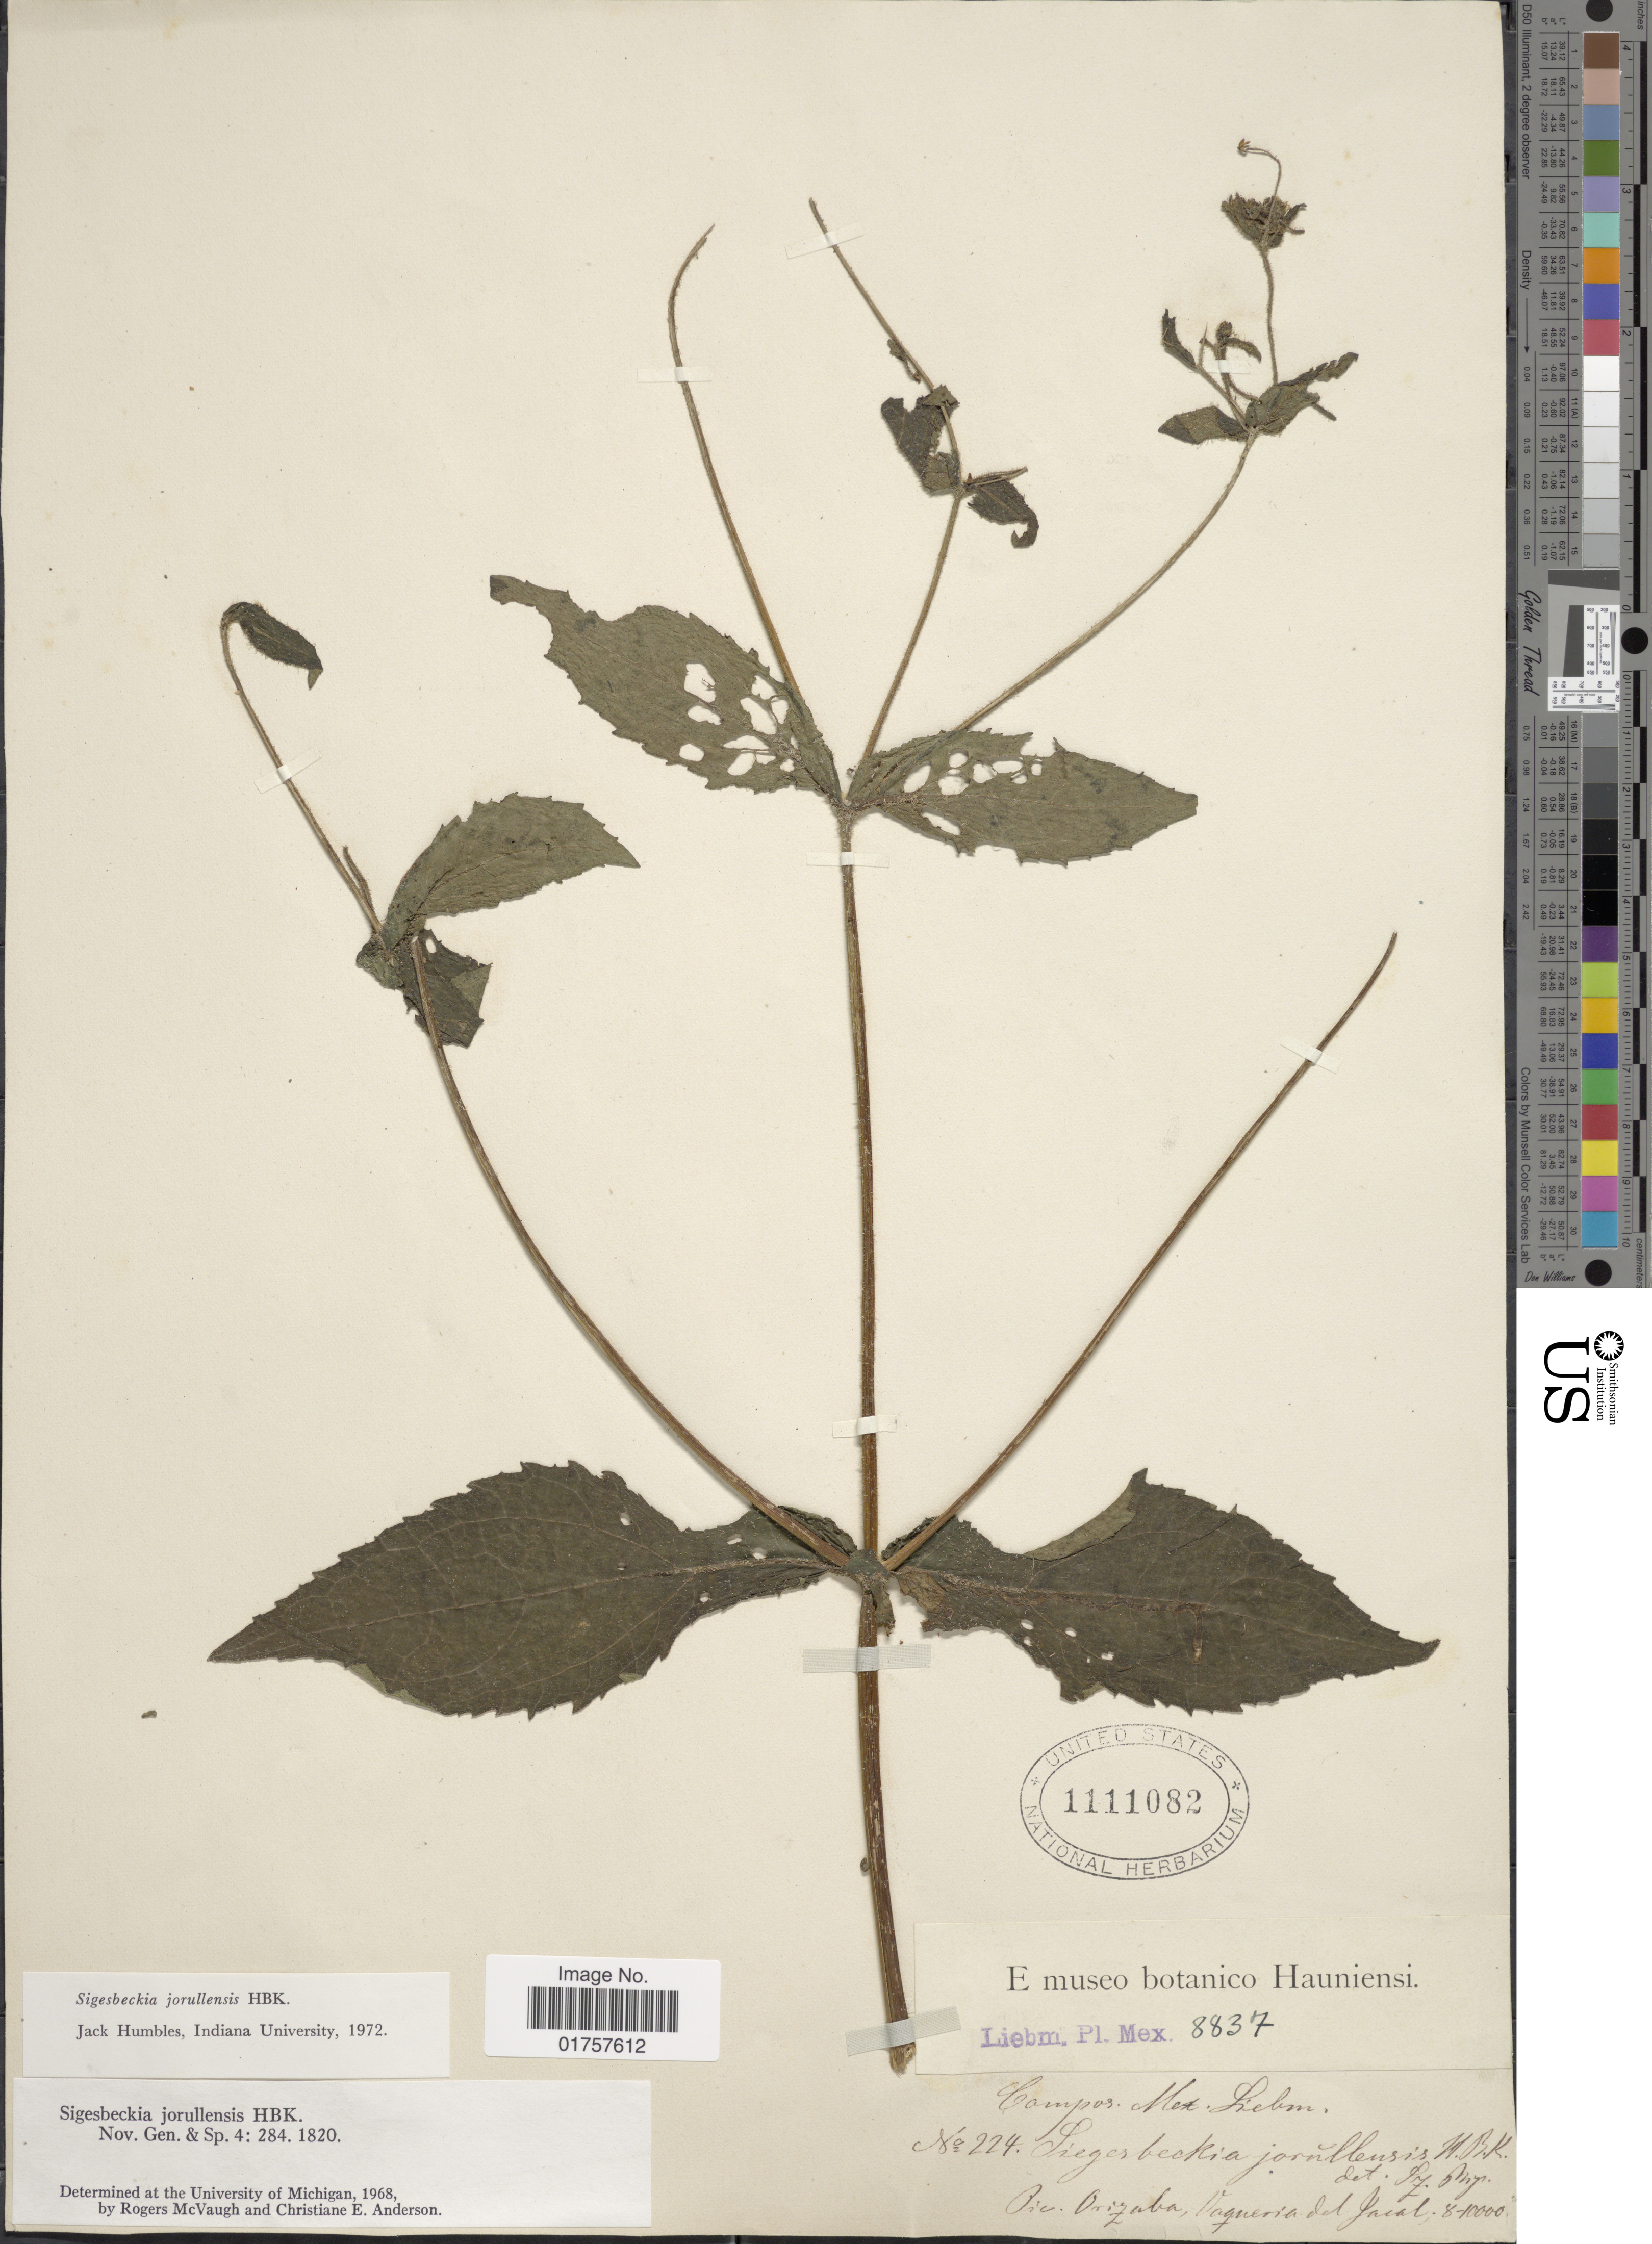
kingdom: Plantae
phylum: Tracheophyta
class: Magnoliopsida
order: Asterales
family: Asteraceae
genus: Sigesbeckia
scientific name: Sigesbeckia jorullensis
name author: Kunth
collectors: Liebman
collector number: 224/8837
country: Mexico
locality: Pic. Orizaba, Vaqueria del Jacal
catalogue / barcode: US 1111082